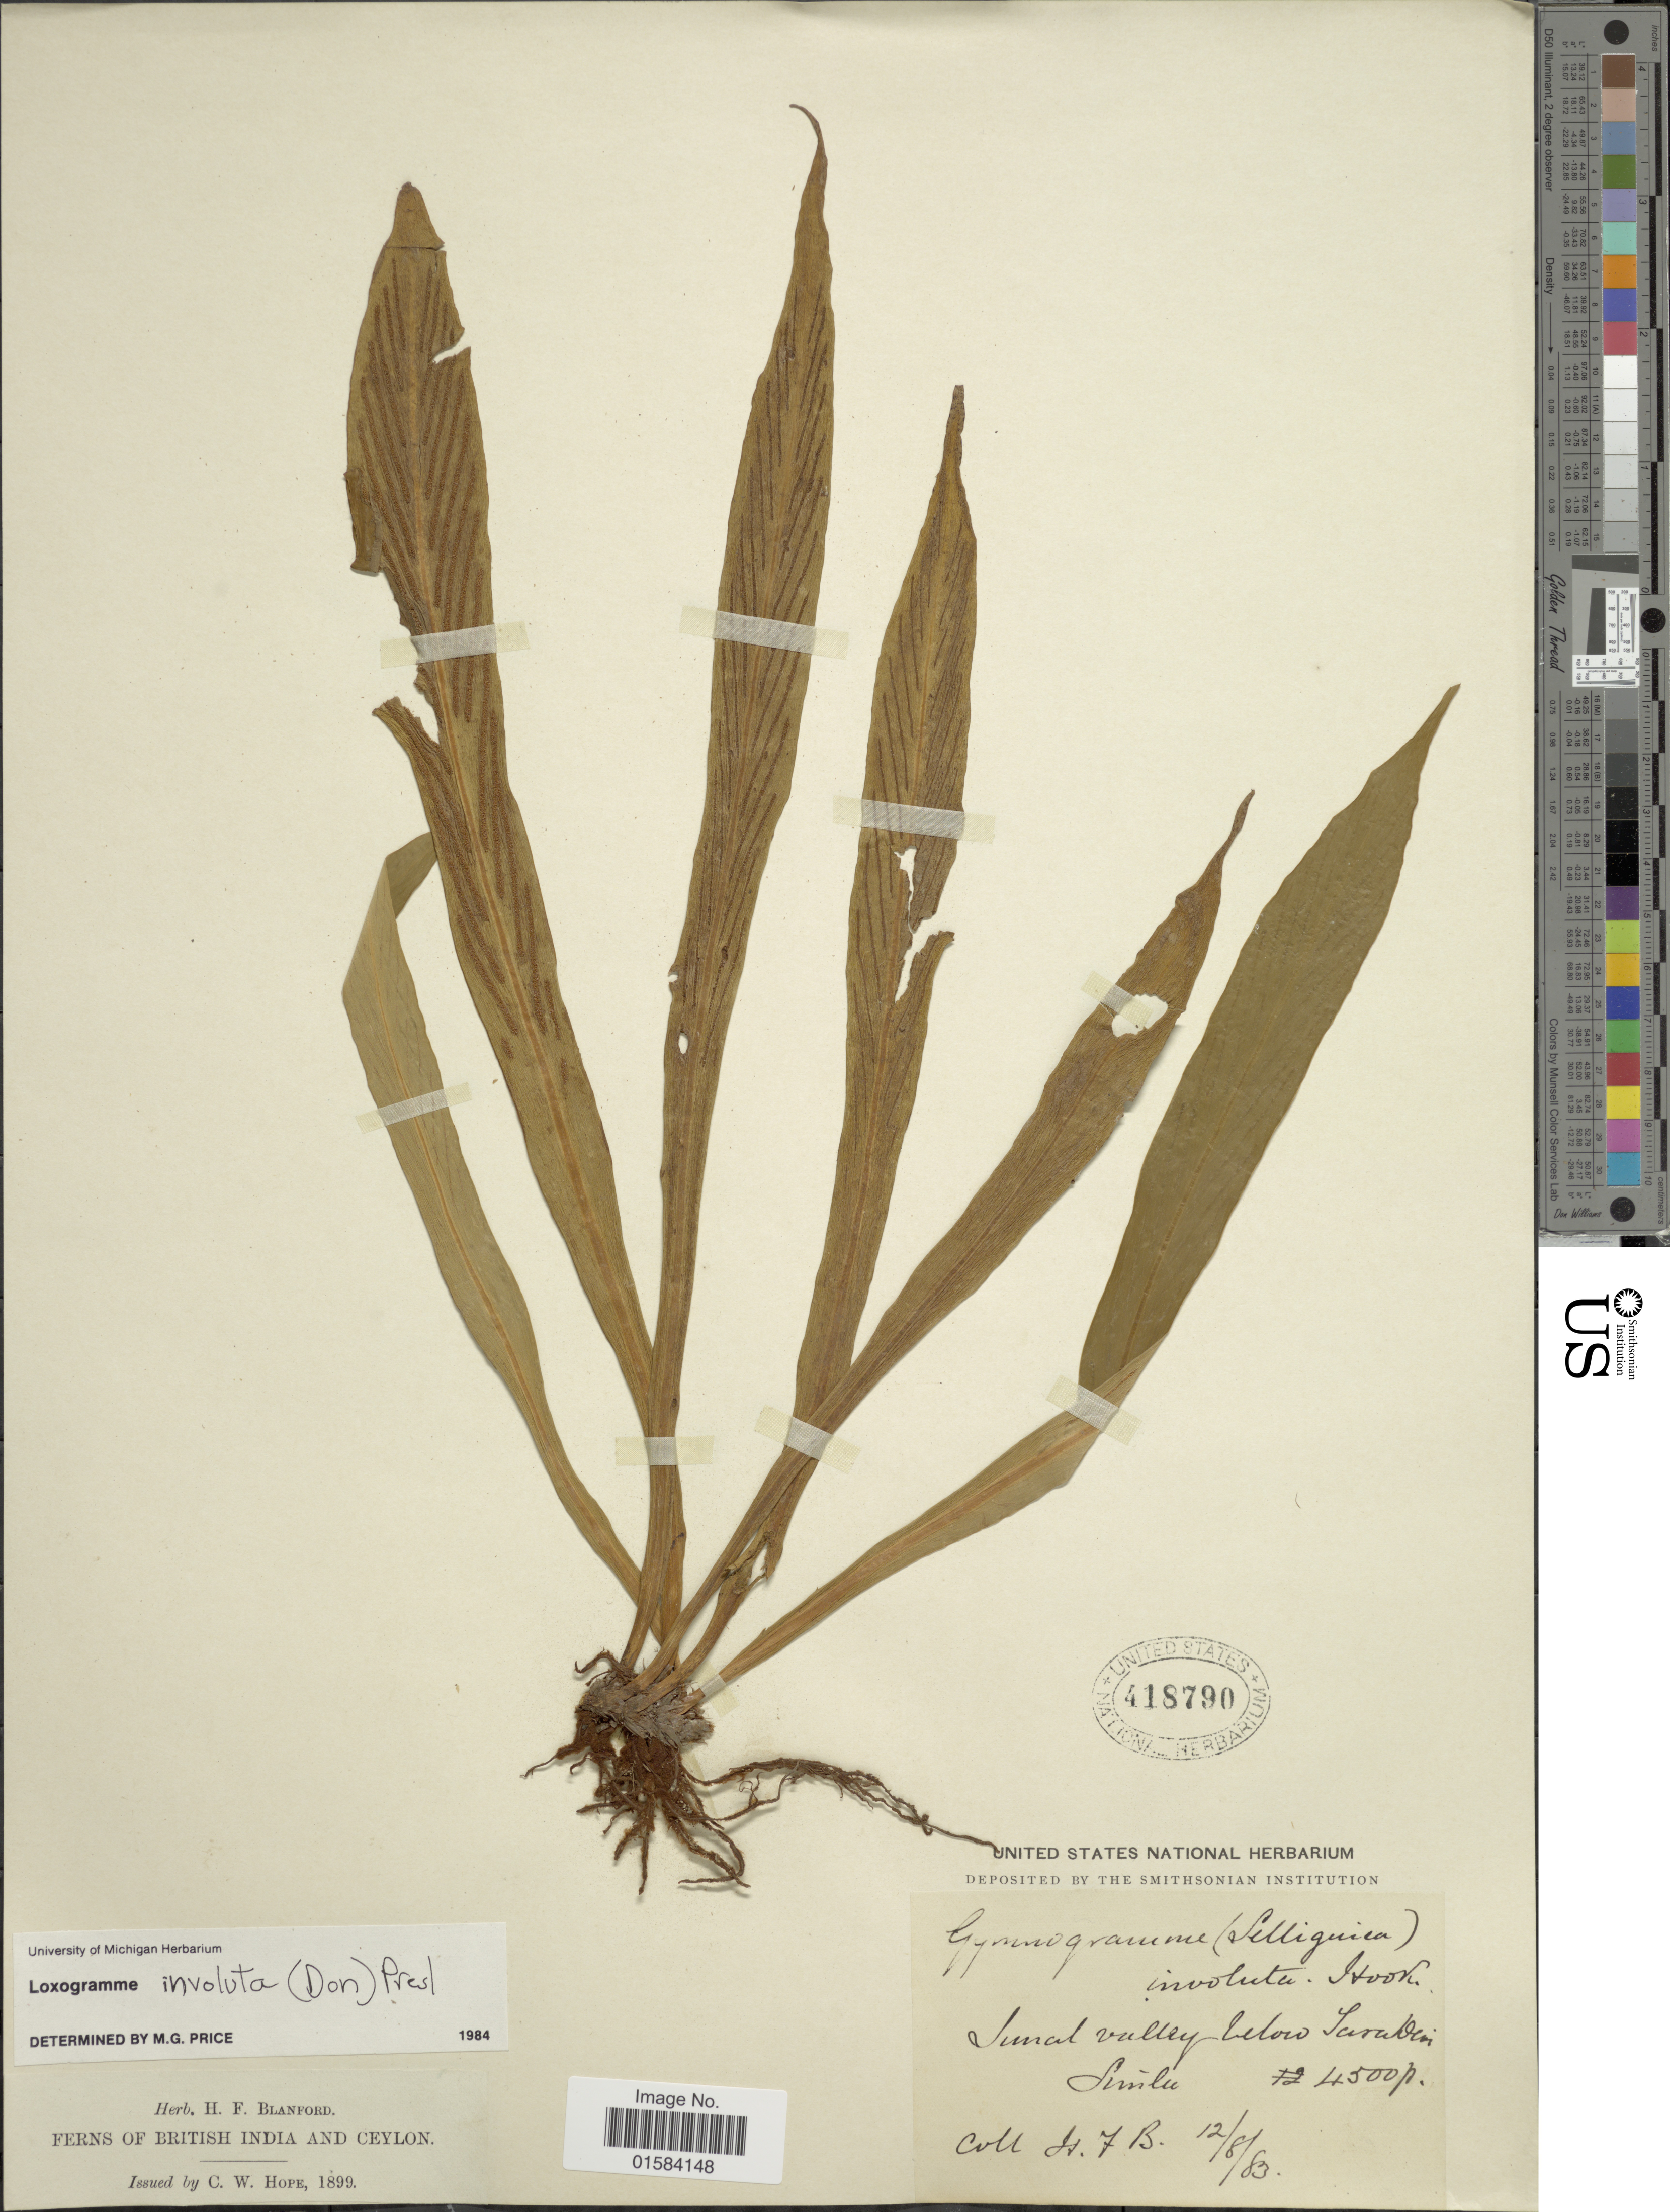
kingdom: Plantae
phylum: Tracheophyta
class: Polypodiopsida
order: Polypodiales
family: Polypodiaceae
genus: Loxogramme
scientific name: Loxogramme involuta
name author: (D. Don) C. Presl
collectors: H. Blanford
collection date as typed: Transcribed d/m/y: 12/8/83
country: India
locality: Sumal valley below Sara [illegible text], Simlu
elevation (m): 1372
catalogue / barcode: US 418790